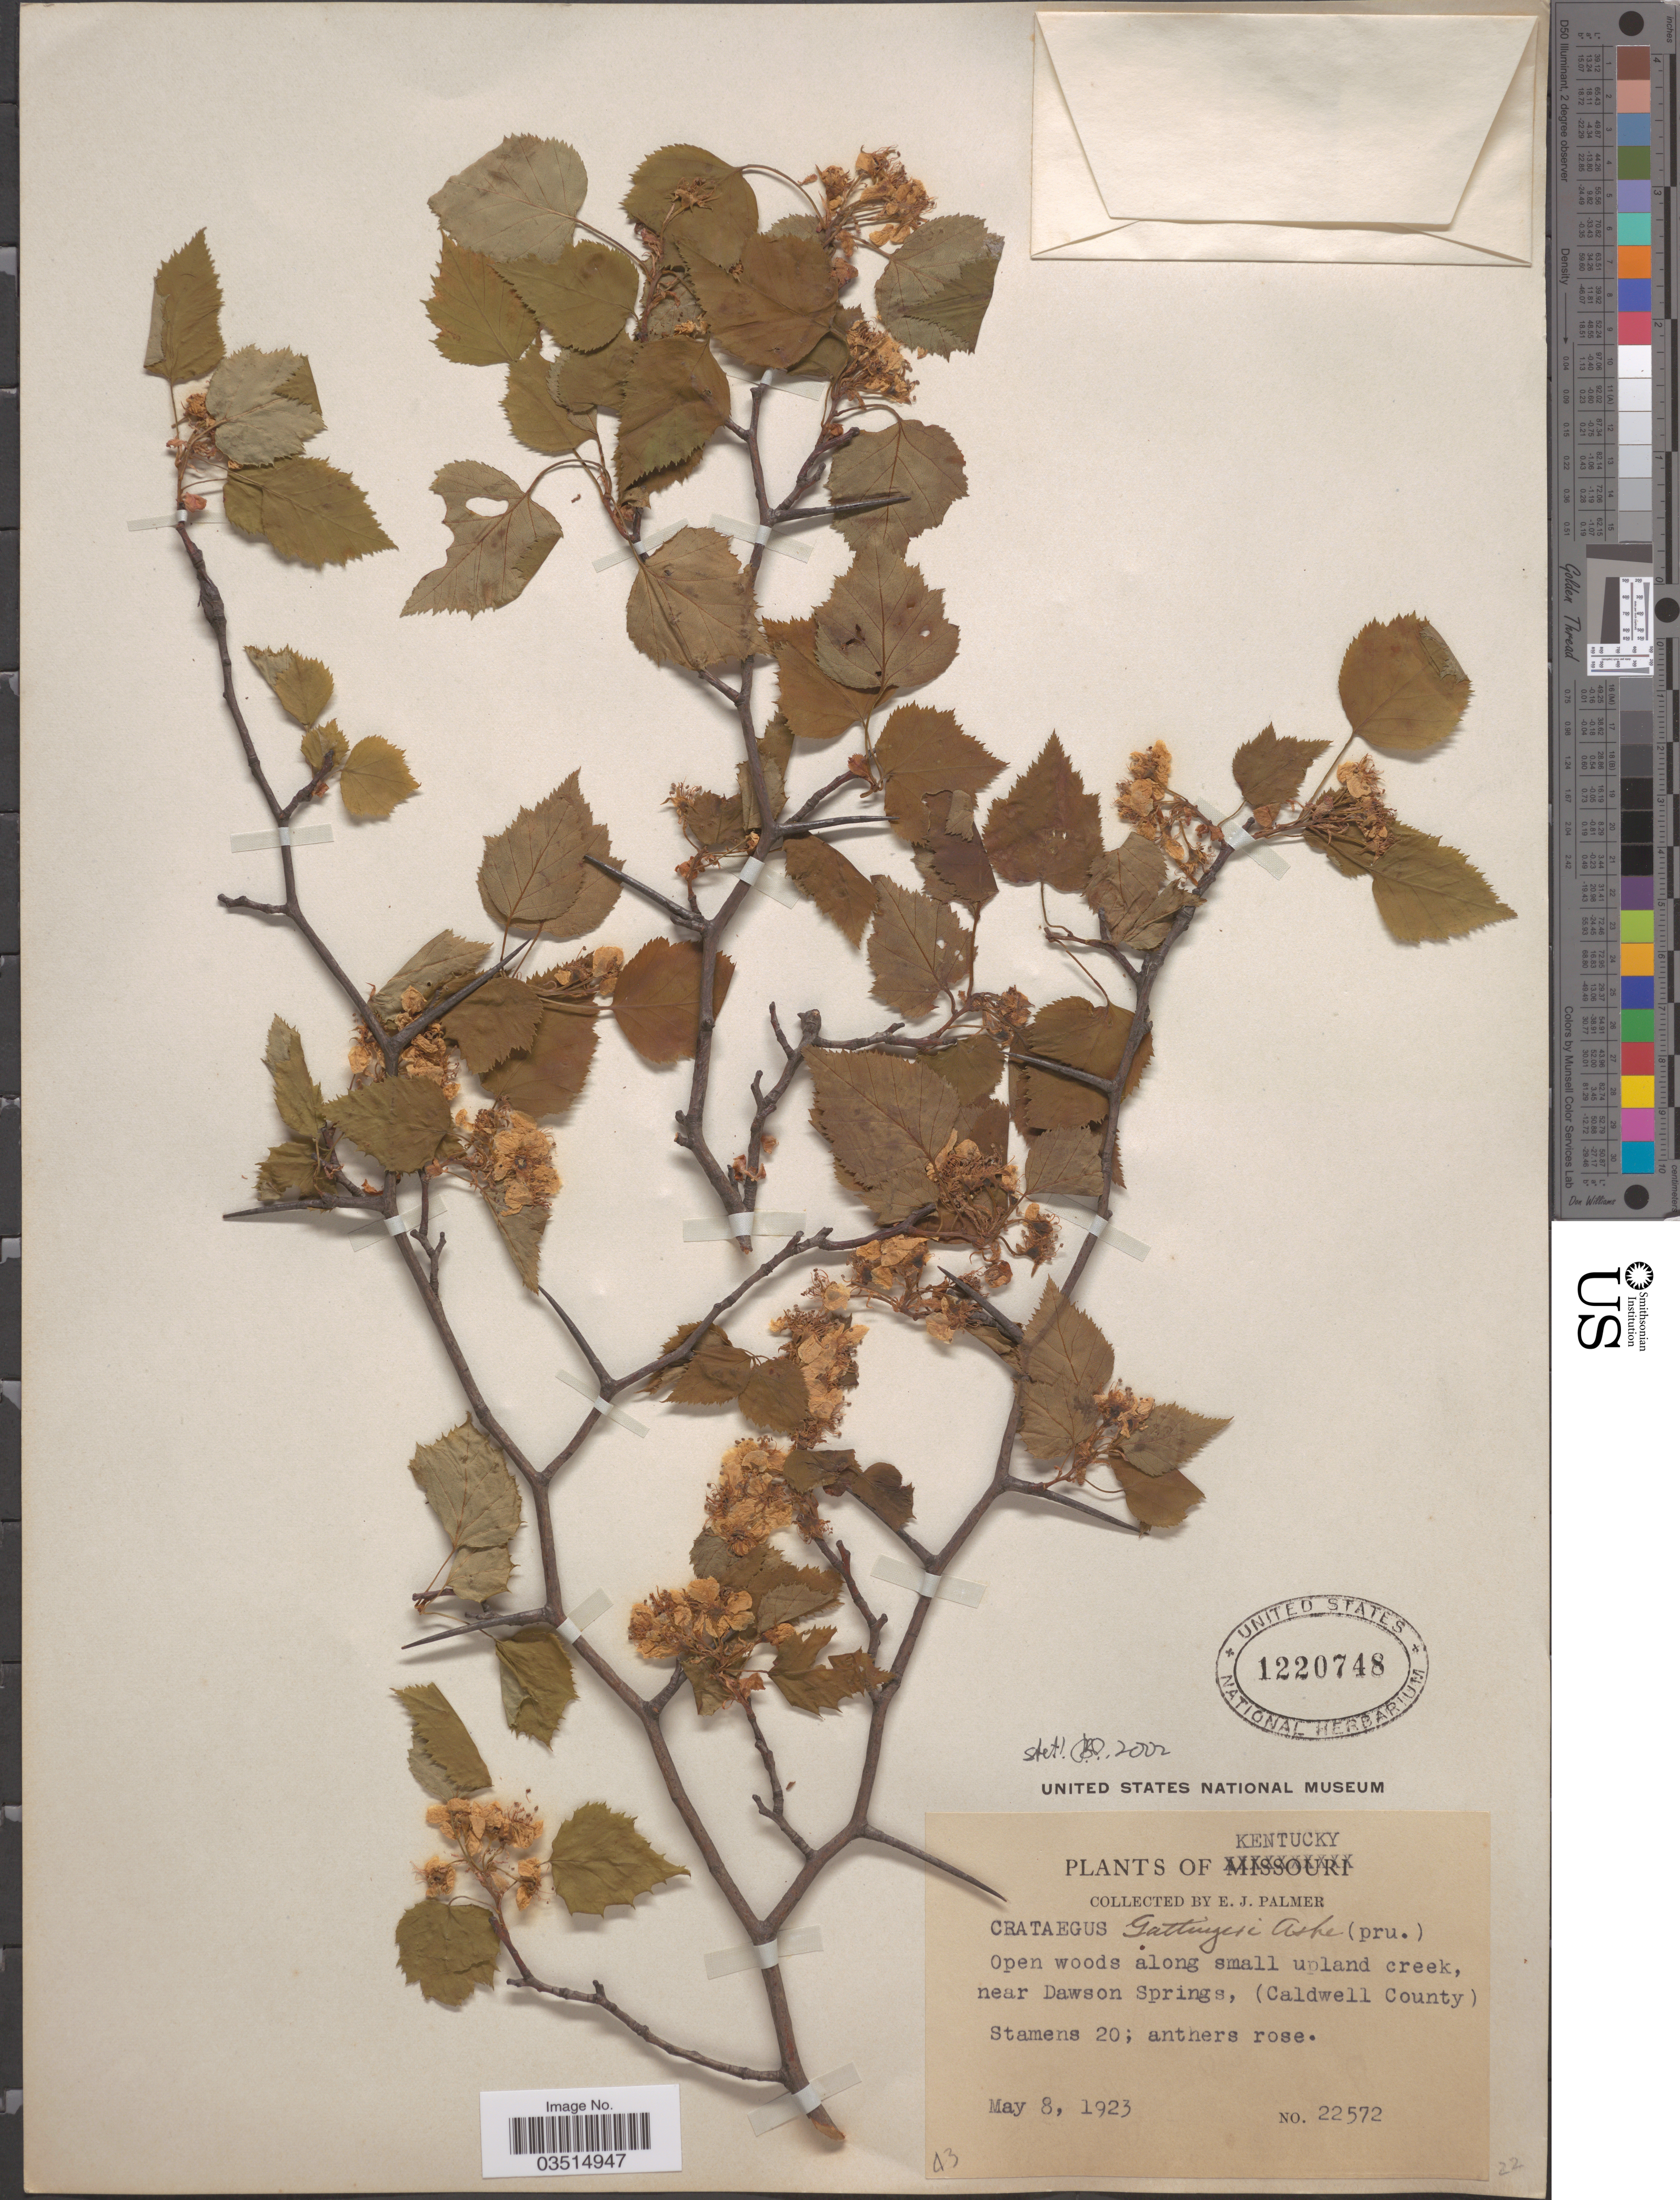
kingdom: Plantae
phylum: Tracheophyta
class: Magnoliopsida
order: Rosales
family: Rosaceae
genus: Crataegus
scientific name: Crataegus gattingeri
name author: Ashe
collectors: E. J. Palmer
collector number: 22572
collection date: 1923-05-08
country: United States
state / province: Kentucky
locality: Along small upland creek, near Dawson Springs, (Caldwell County).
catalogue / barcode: US 1220748